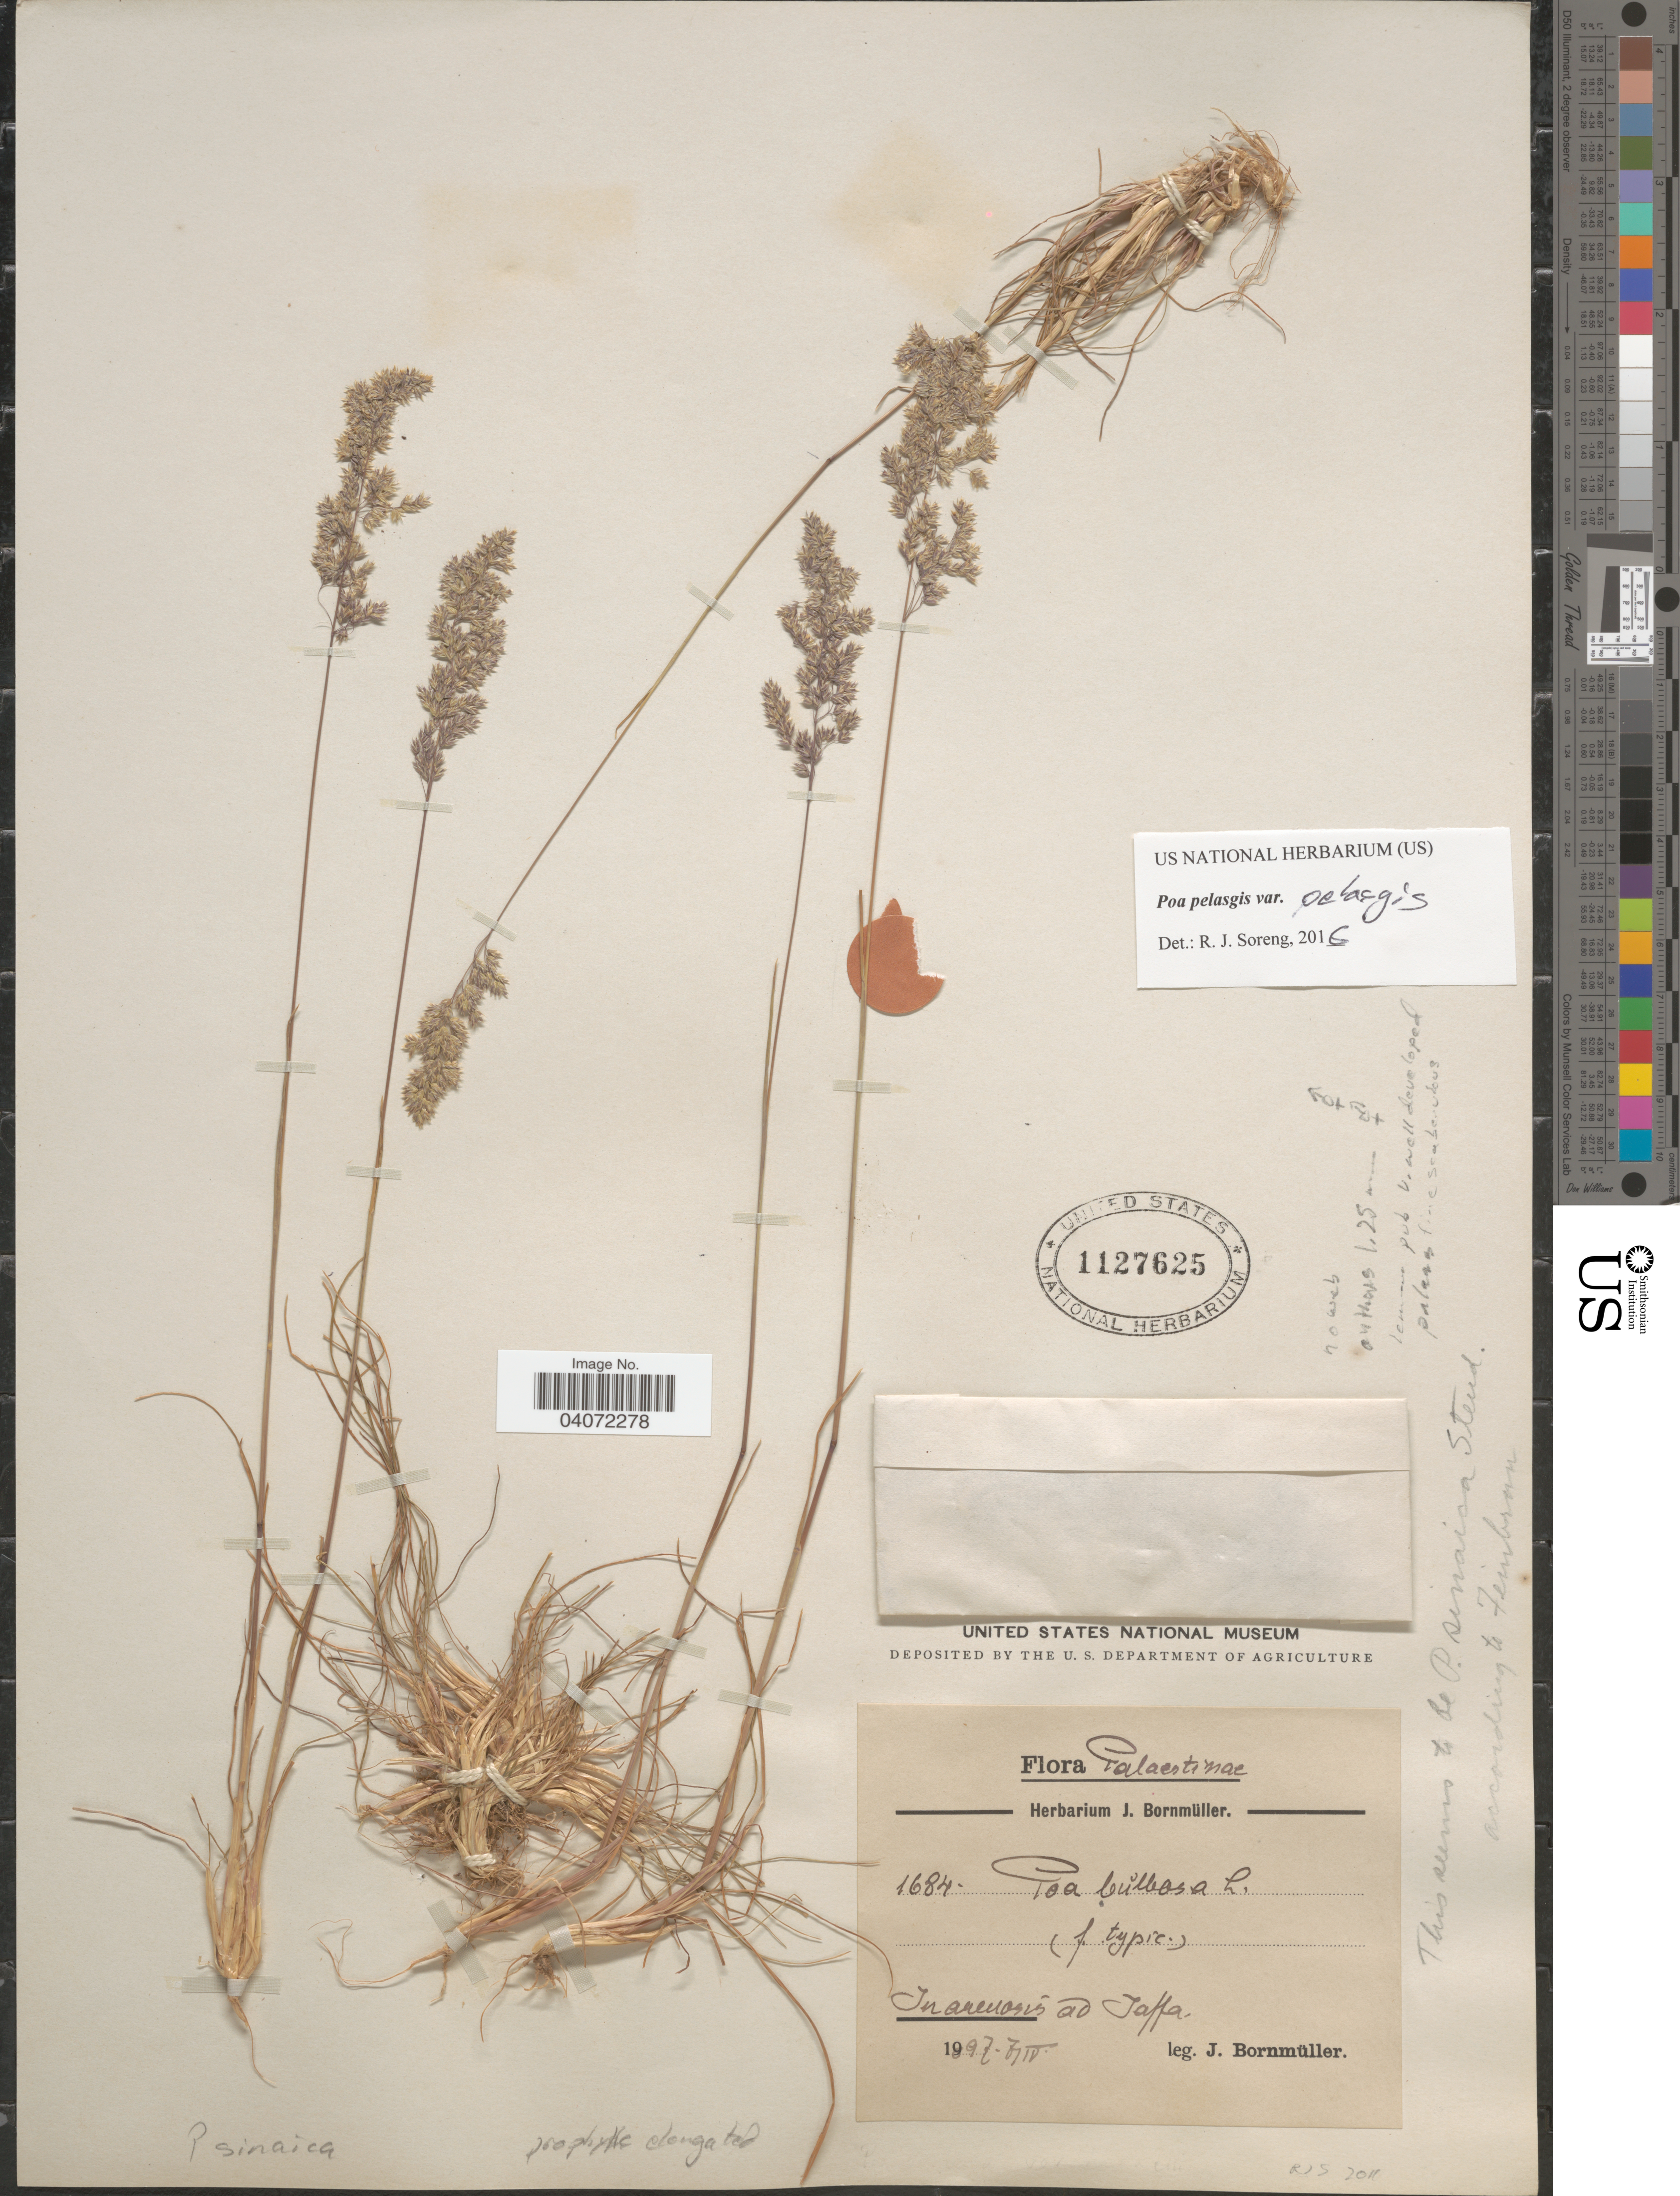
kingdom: Plantae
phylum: Tracheophyta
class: Liliopsida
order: Poales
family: Poaceae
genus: Poa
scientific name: Poa iconia var. pelasgis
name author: (H. Scholz) Soreng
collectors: J. Bornmüller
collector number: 1684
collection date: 1997-04-07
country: Israel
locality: Palaestinae. In arenosis ad Jaffa.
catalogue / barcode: US 1127625